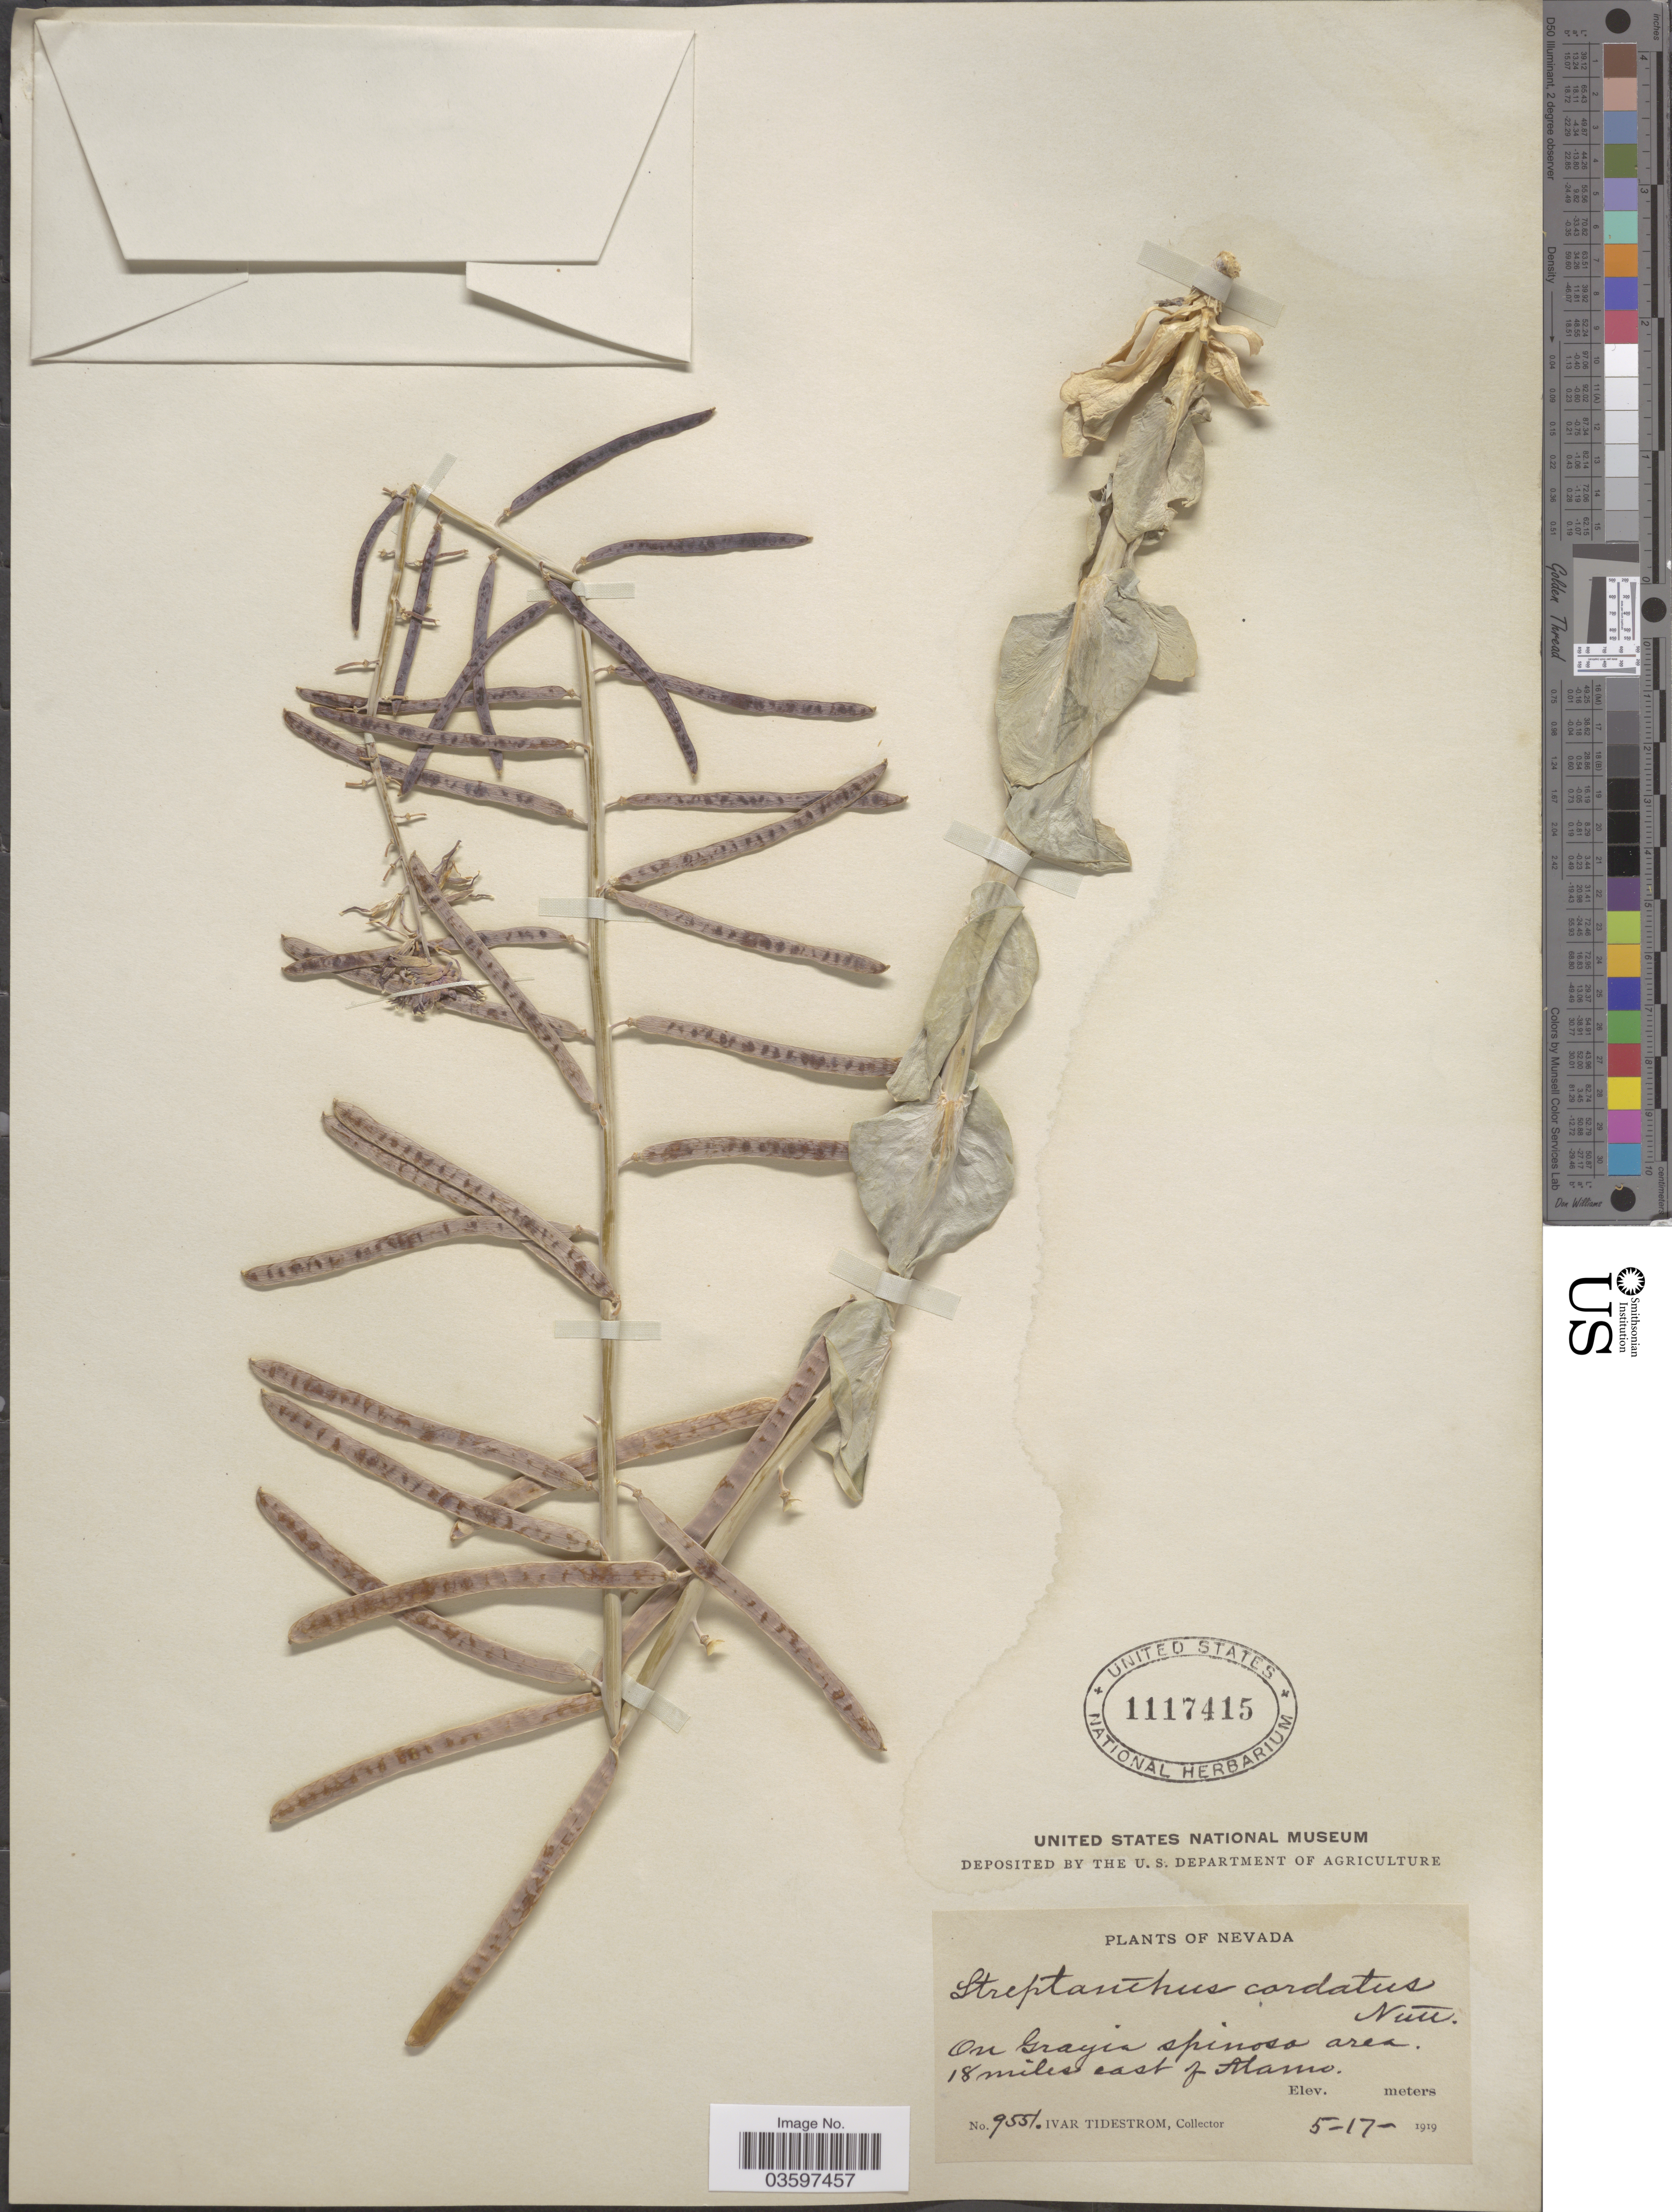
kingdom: Plantae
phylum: Tracheophyta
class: Magnoliopsida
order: Brassicales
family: Brassicaceae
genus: Streptanthus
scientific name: Streptanthus cordatus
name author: Nutt. ex Torr. & A. Gray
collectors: I. F. Tidestrom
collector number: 9551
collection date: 1919-05-17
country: United States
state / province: Nevada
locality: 18 miles east of Alamo.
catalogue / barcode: US 1117415